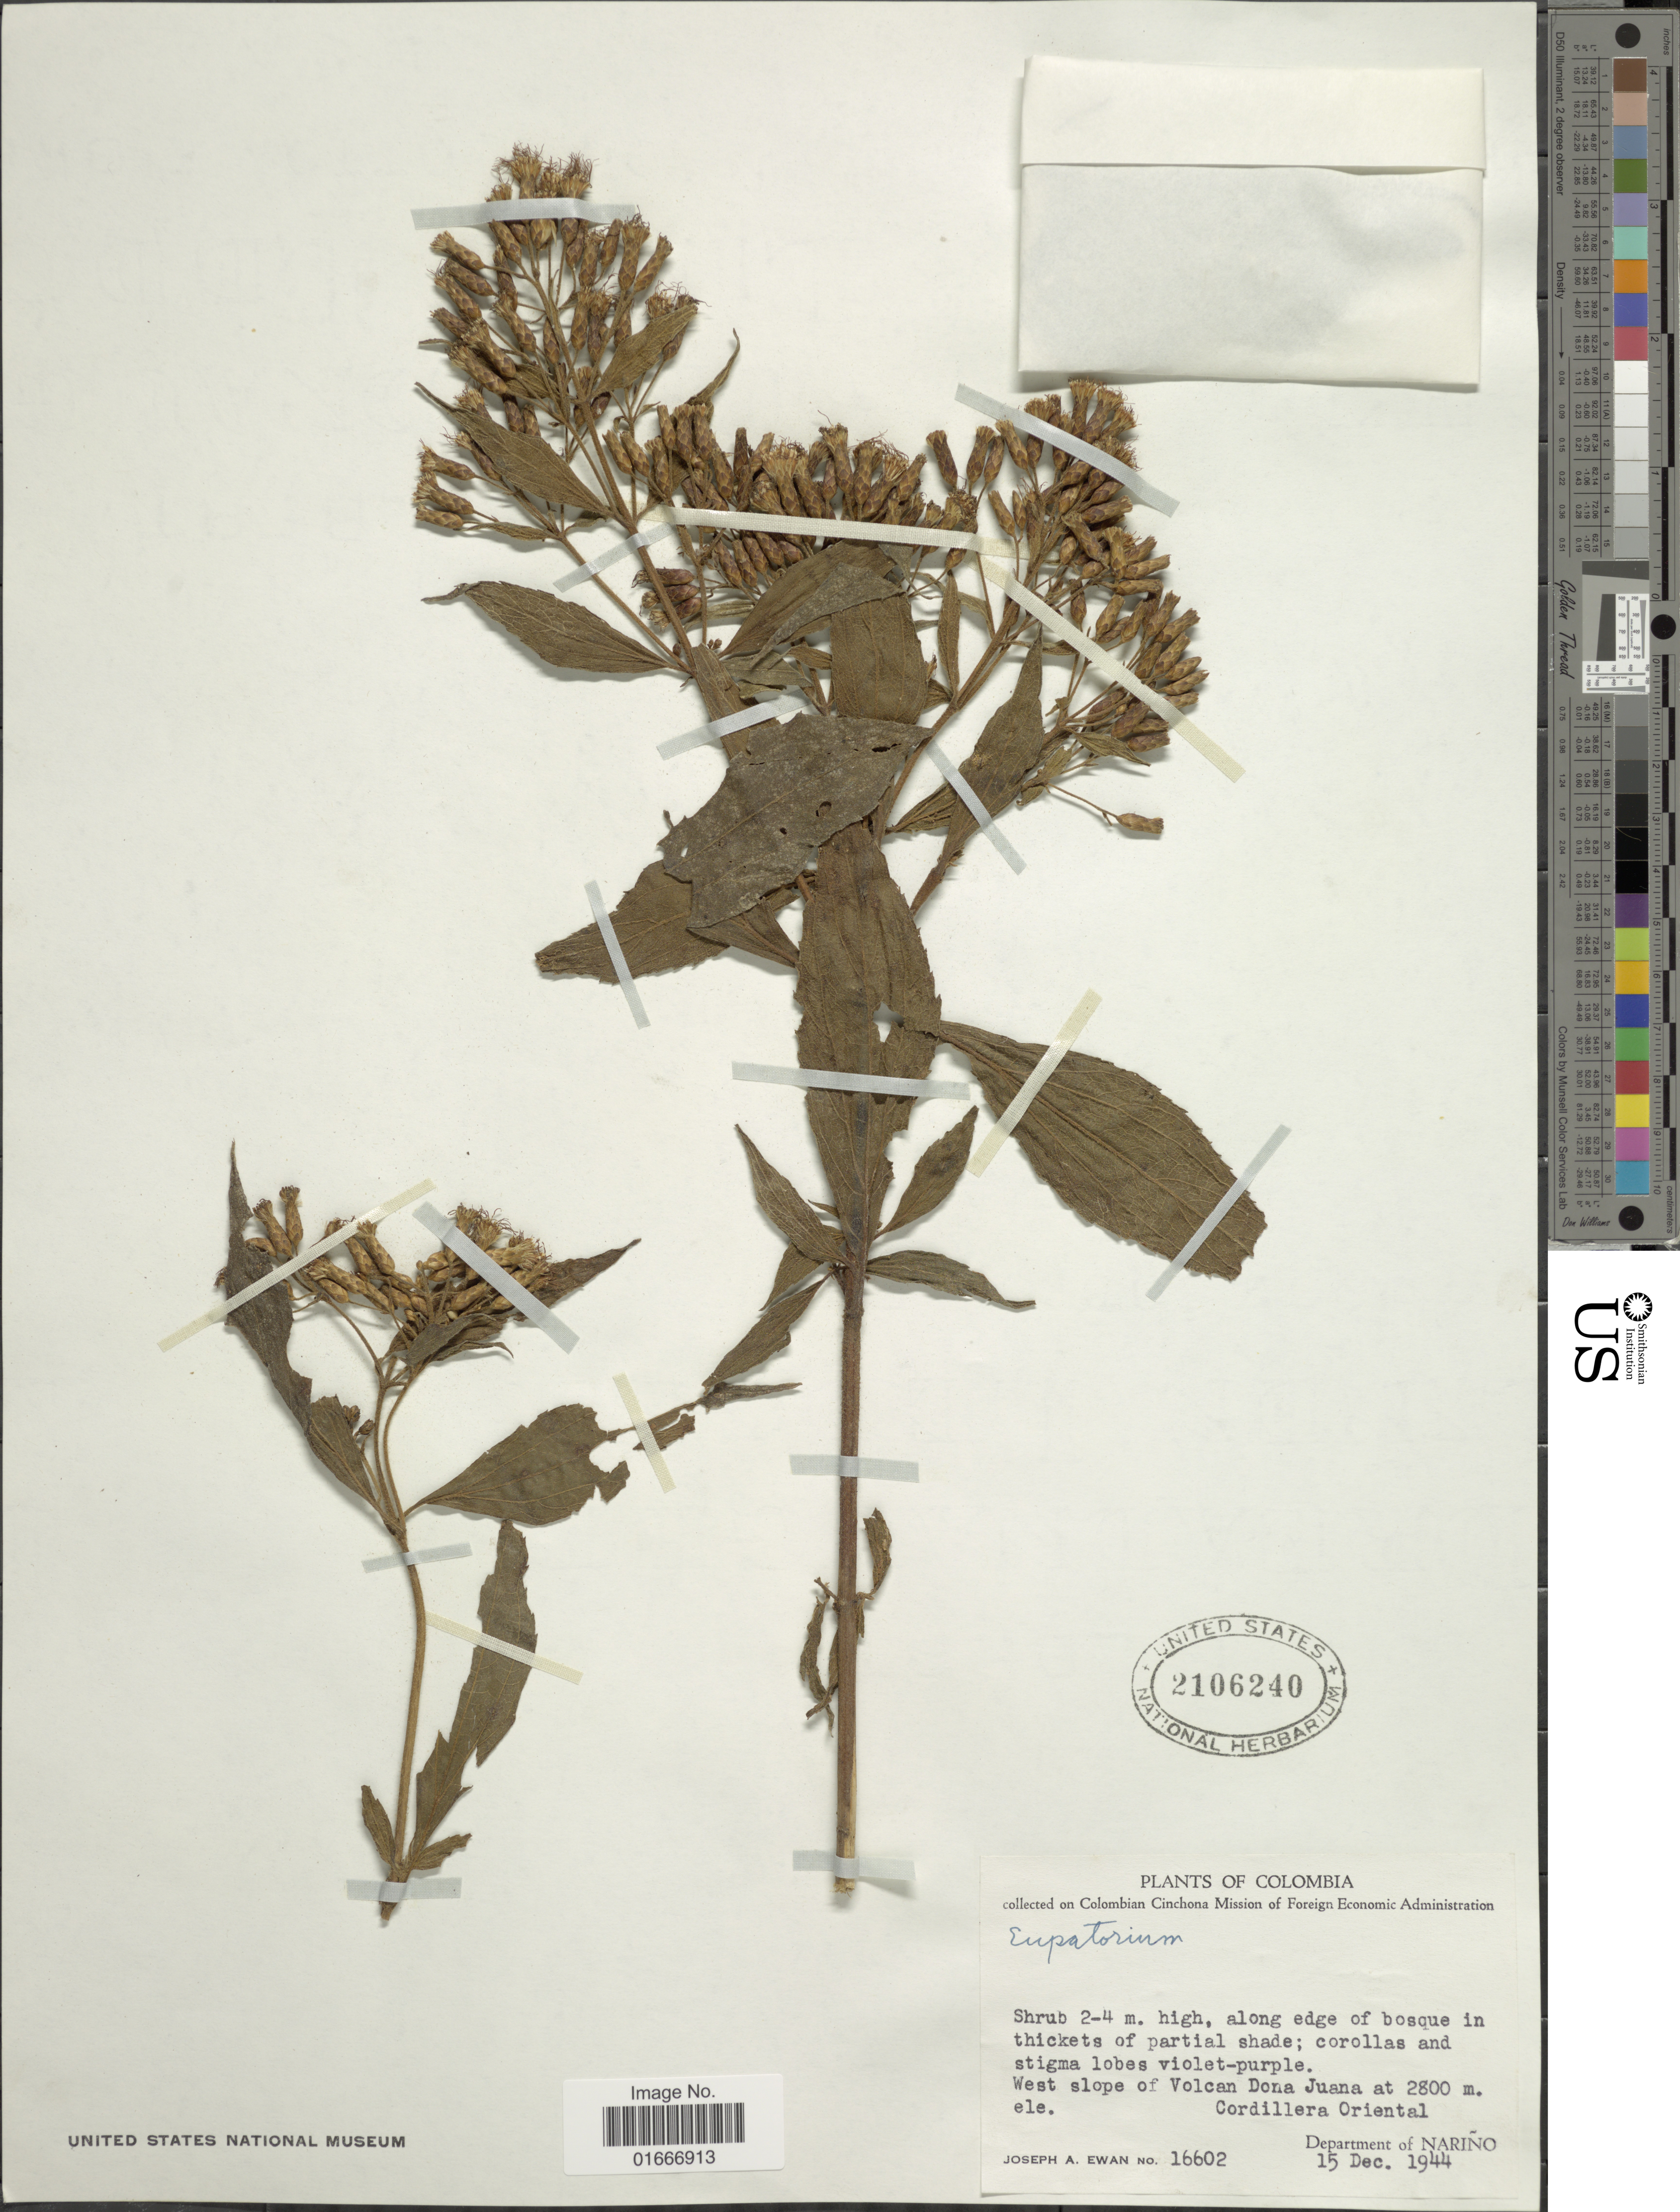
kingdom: Plantae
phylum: Tracheophyta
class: Magnoliopsida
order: Asterales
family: Asteraceae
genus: Chromolaena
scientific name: Chromolaena sp.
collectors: J. A. Ewan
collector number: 16602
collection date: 1944-12-15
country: Colombia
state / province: Nariño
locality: Colombia. West slope of Volcan Dona Juana. Cordillera Oriental. Department of Nariño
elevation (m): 2800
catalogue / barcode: US 2106240